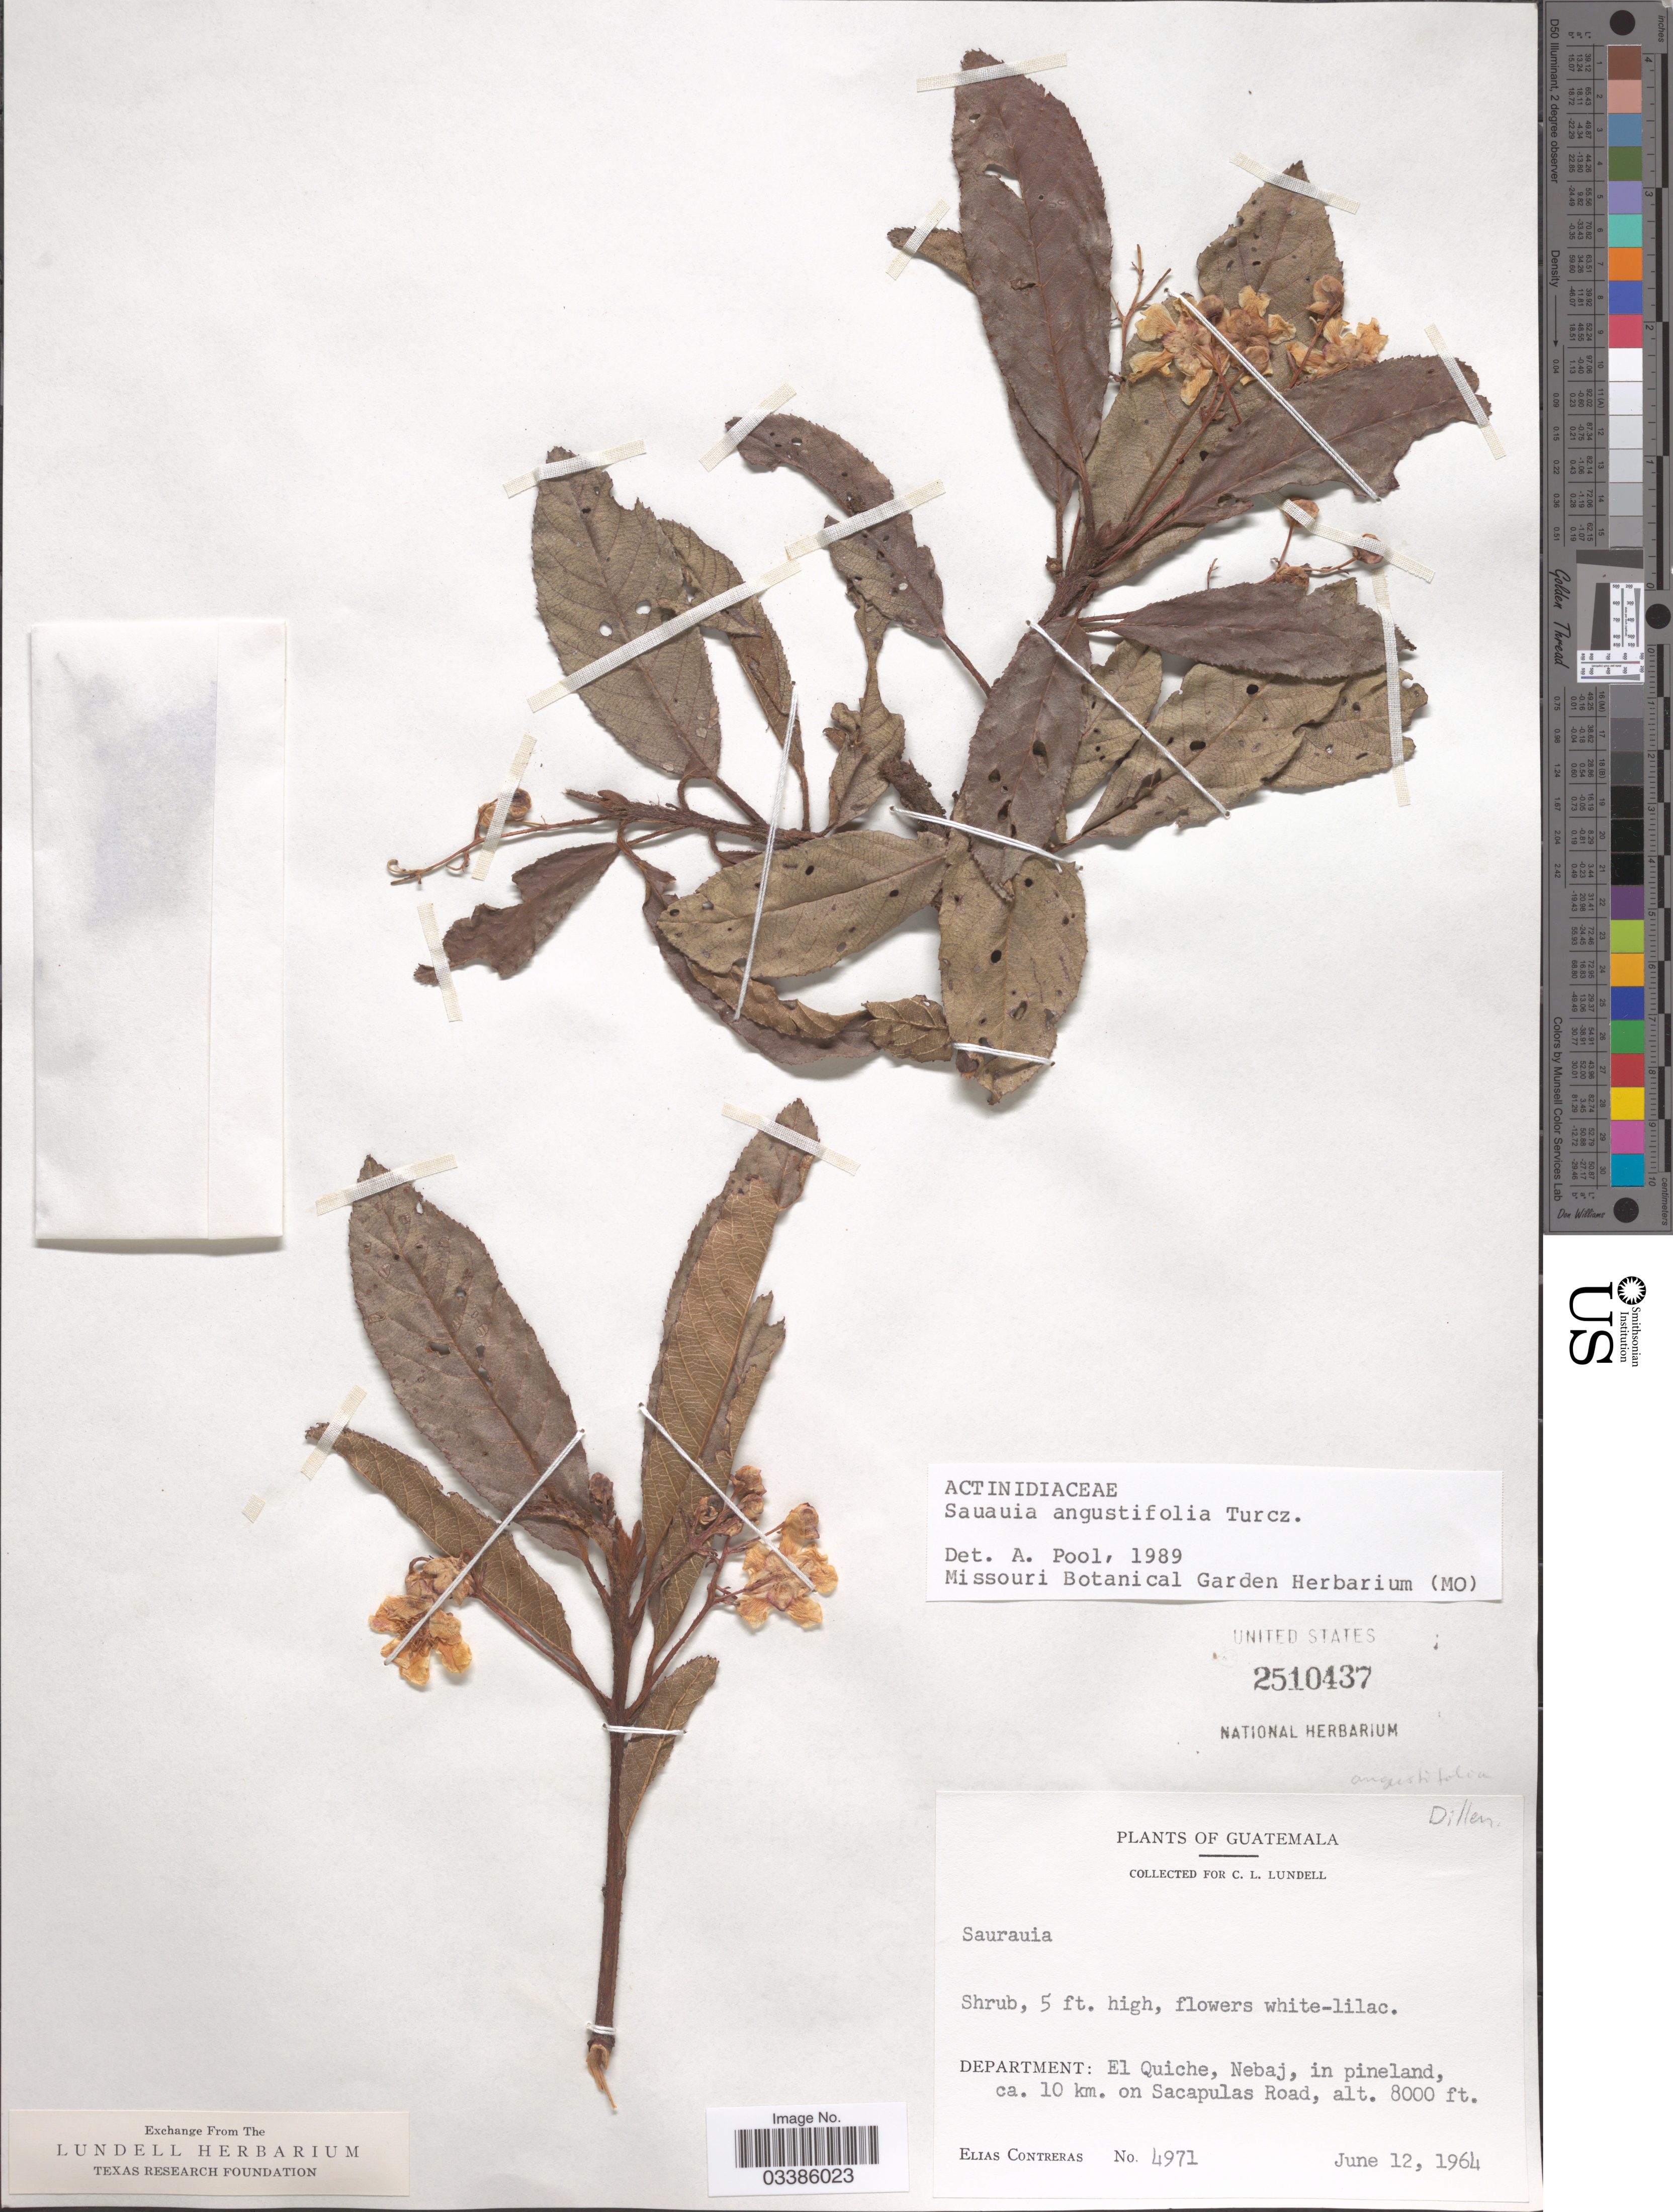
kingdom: Plantae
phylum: Tracheophyta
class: Magnoliopsida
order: Ericales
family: Actinidiaceae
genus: Saurauia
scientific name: Saurauia angustifolia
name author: Turcz.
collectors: E. Contreras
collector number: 4971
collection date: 1964-06-12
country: Guatemala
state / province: El Quiché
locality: Department: El Quiche, Nebaj, in pineland, ca. 10 km. on Sacapulas Road.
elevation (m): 2438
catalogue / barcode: US 2510437